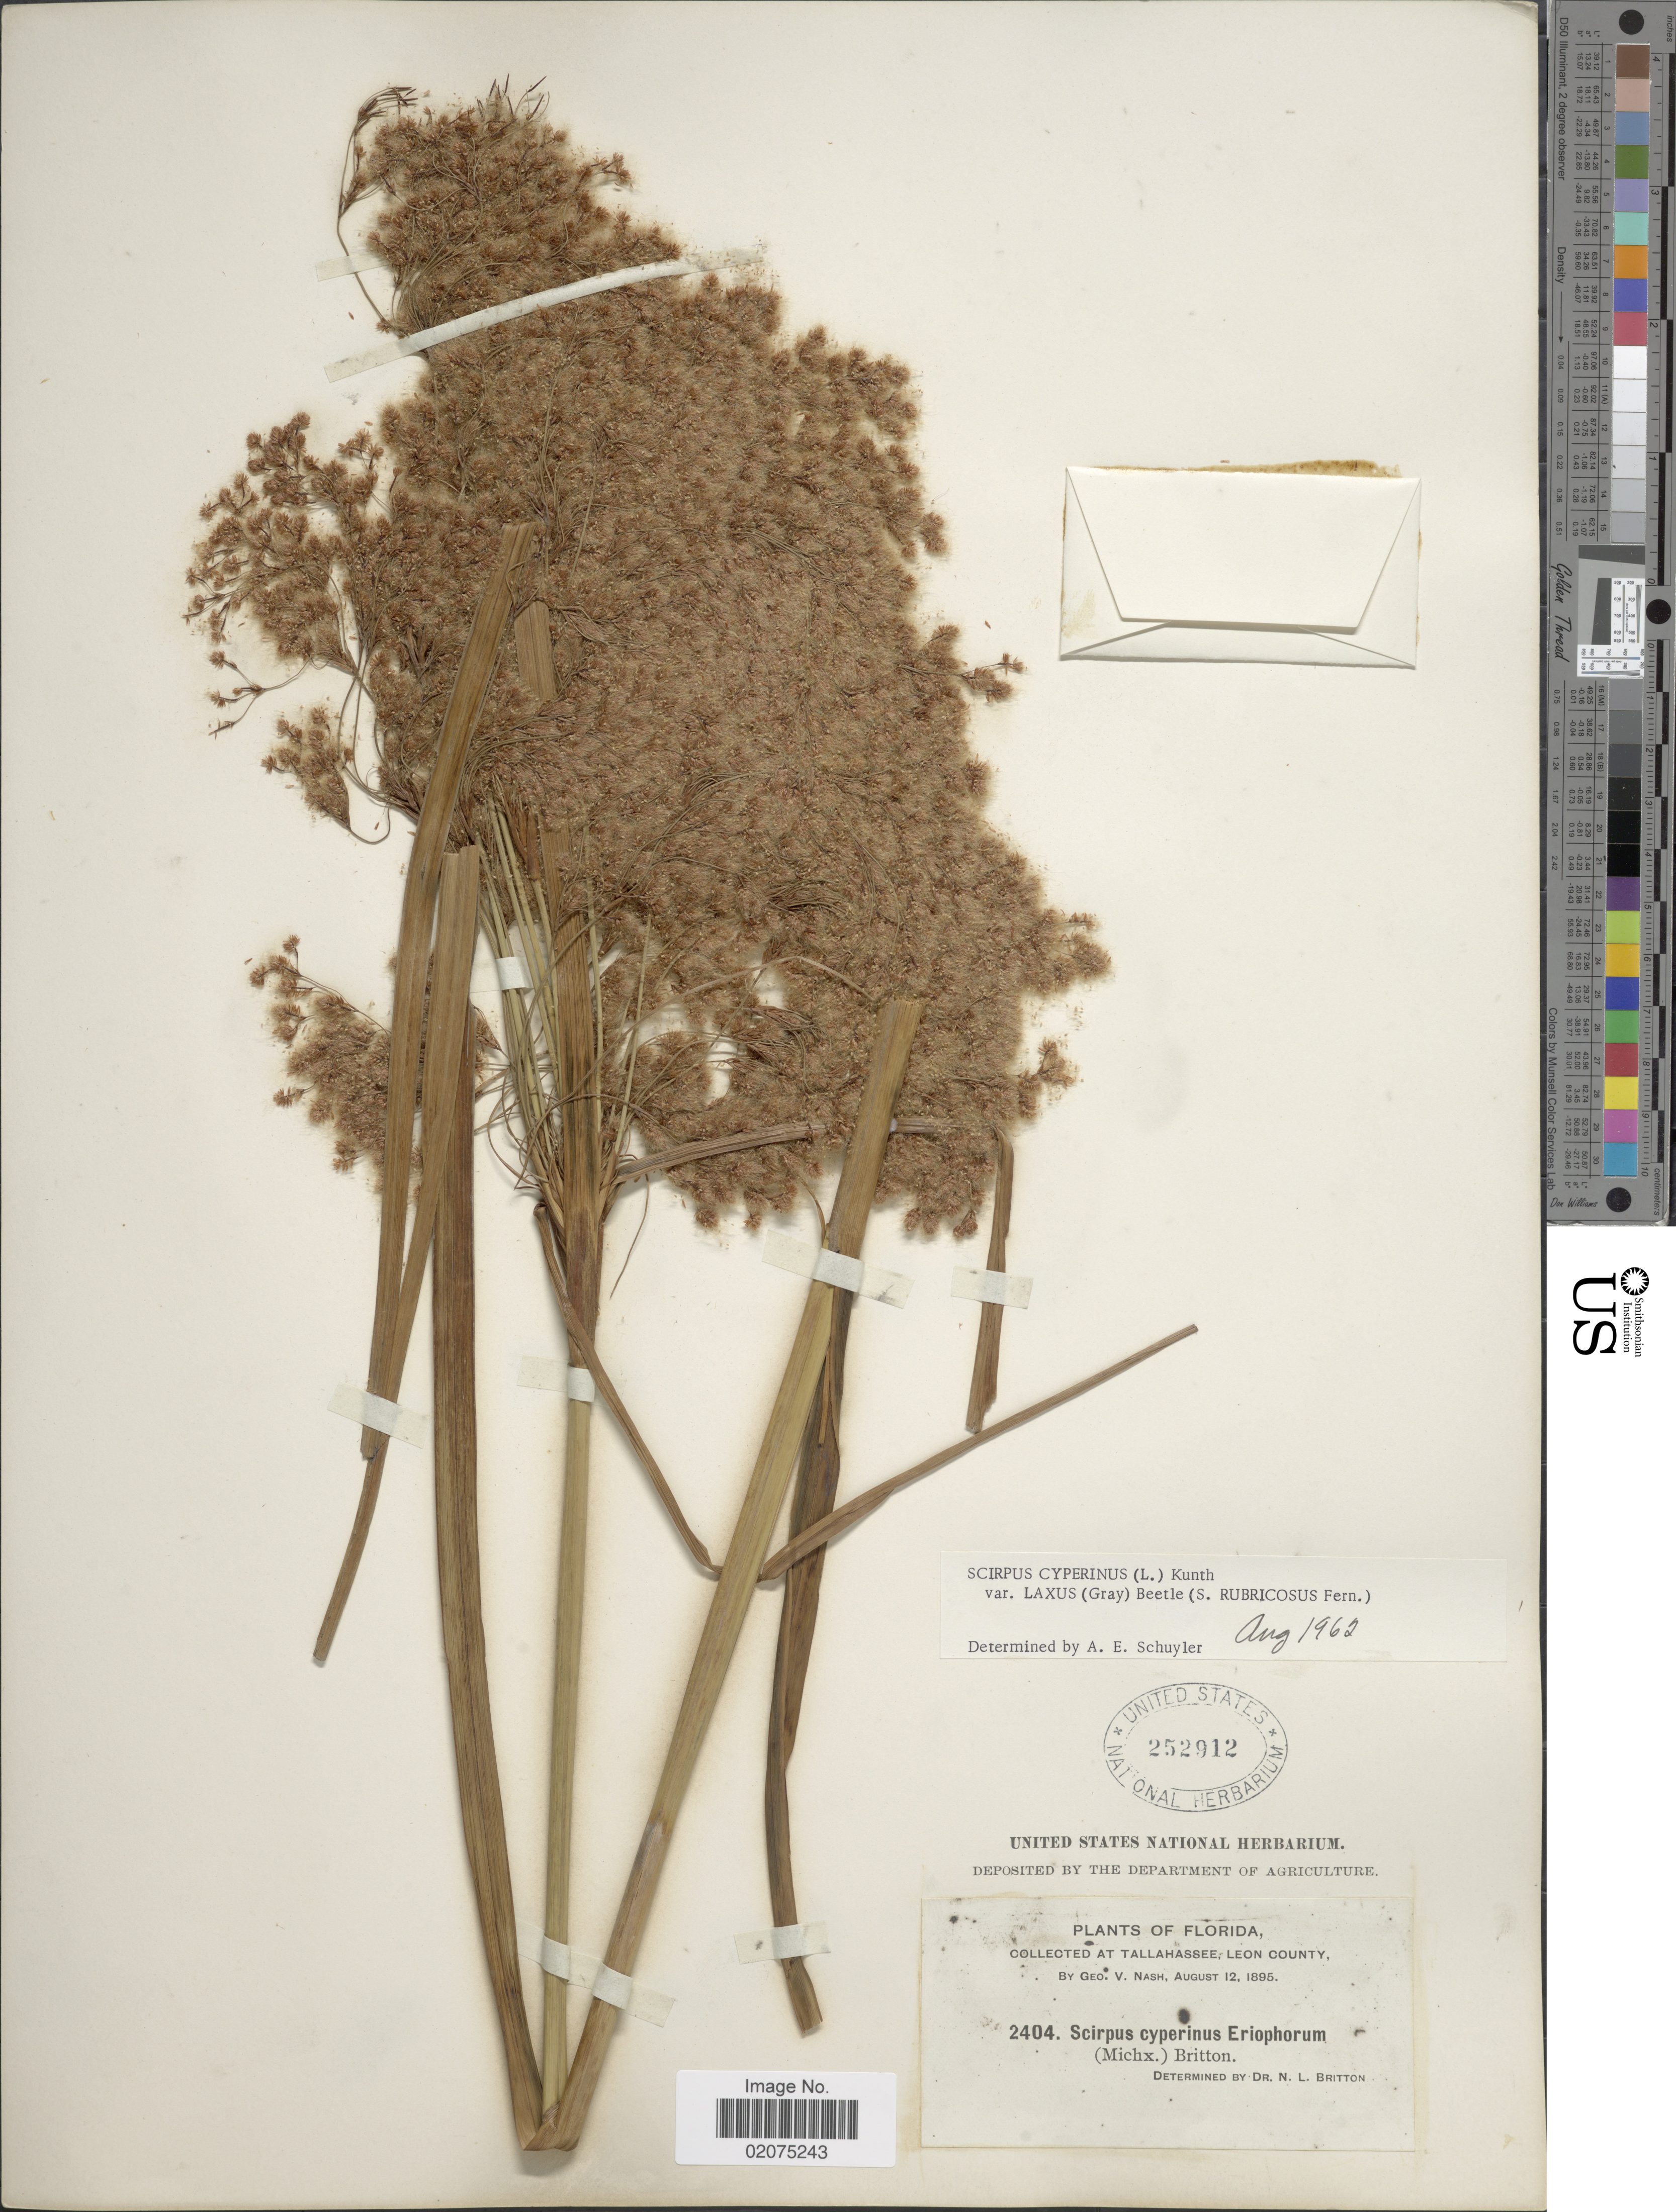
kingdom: Plantae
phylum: Tracheophyta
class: Liliopsida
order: Poales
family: Cyperaceae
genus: Scirpus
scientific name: Scirpus cyperinus var. laxus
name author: (A. Gray) Beetle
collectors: G. V. Nash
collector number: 2404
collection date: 1895-08-12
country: United States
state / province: Florida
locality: Tallahassee, Leon County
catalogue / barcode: US 252912